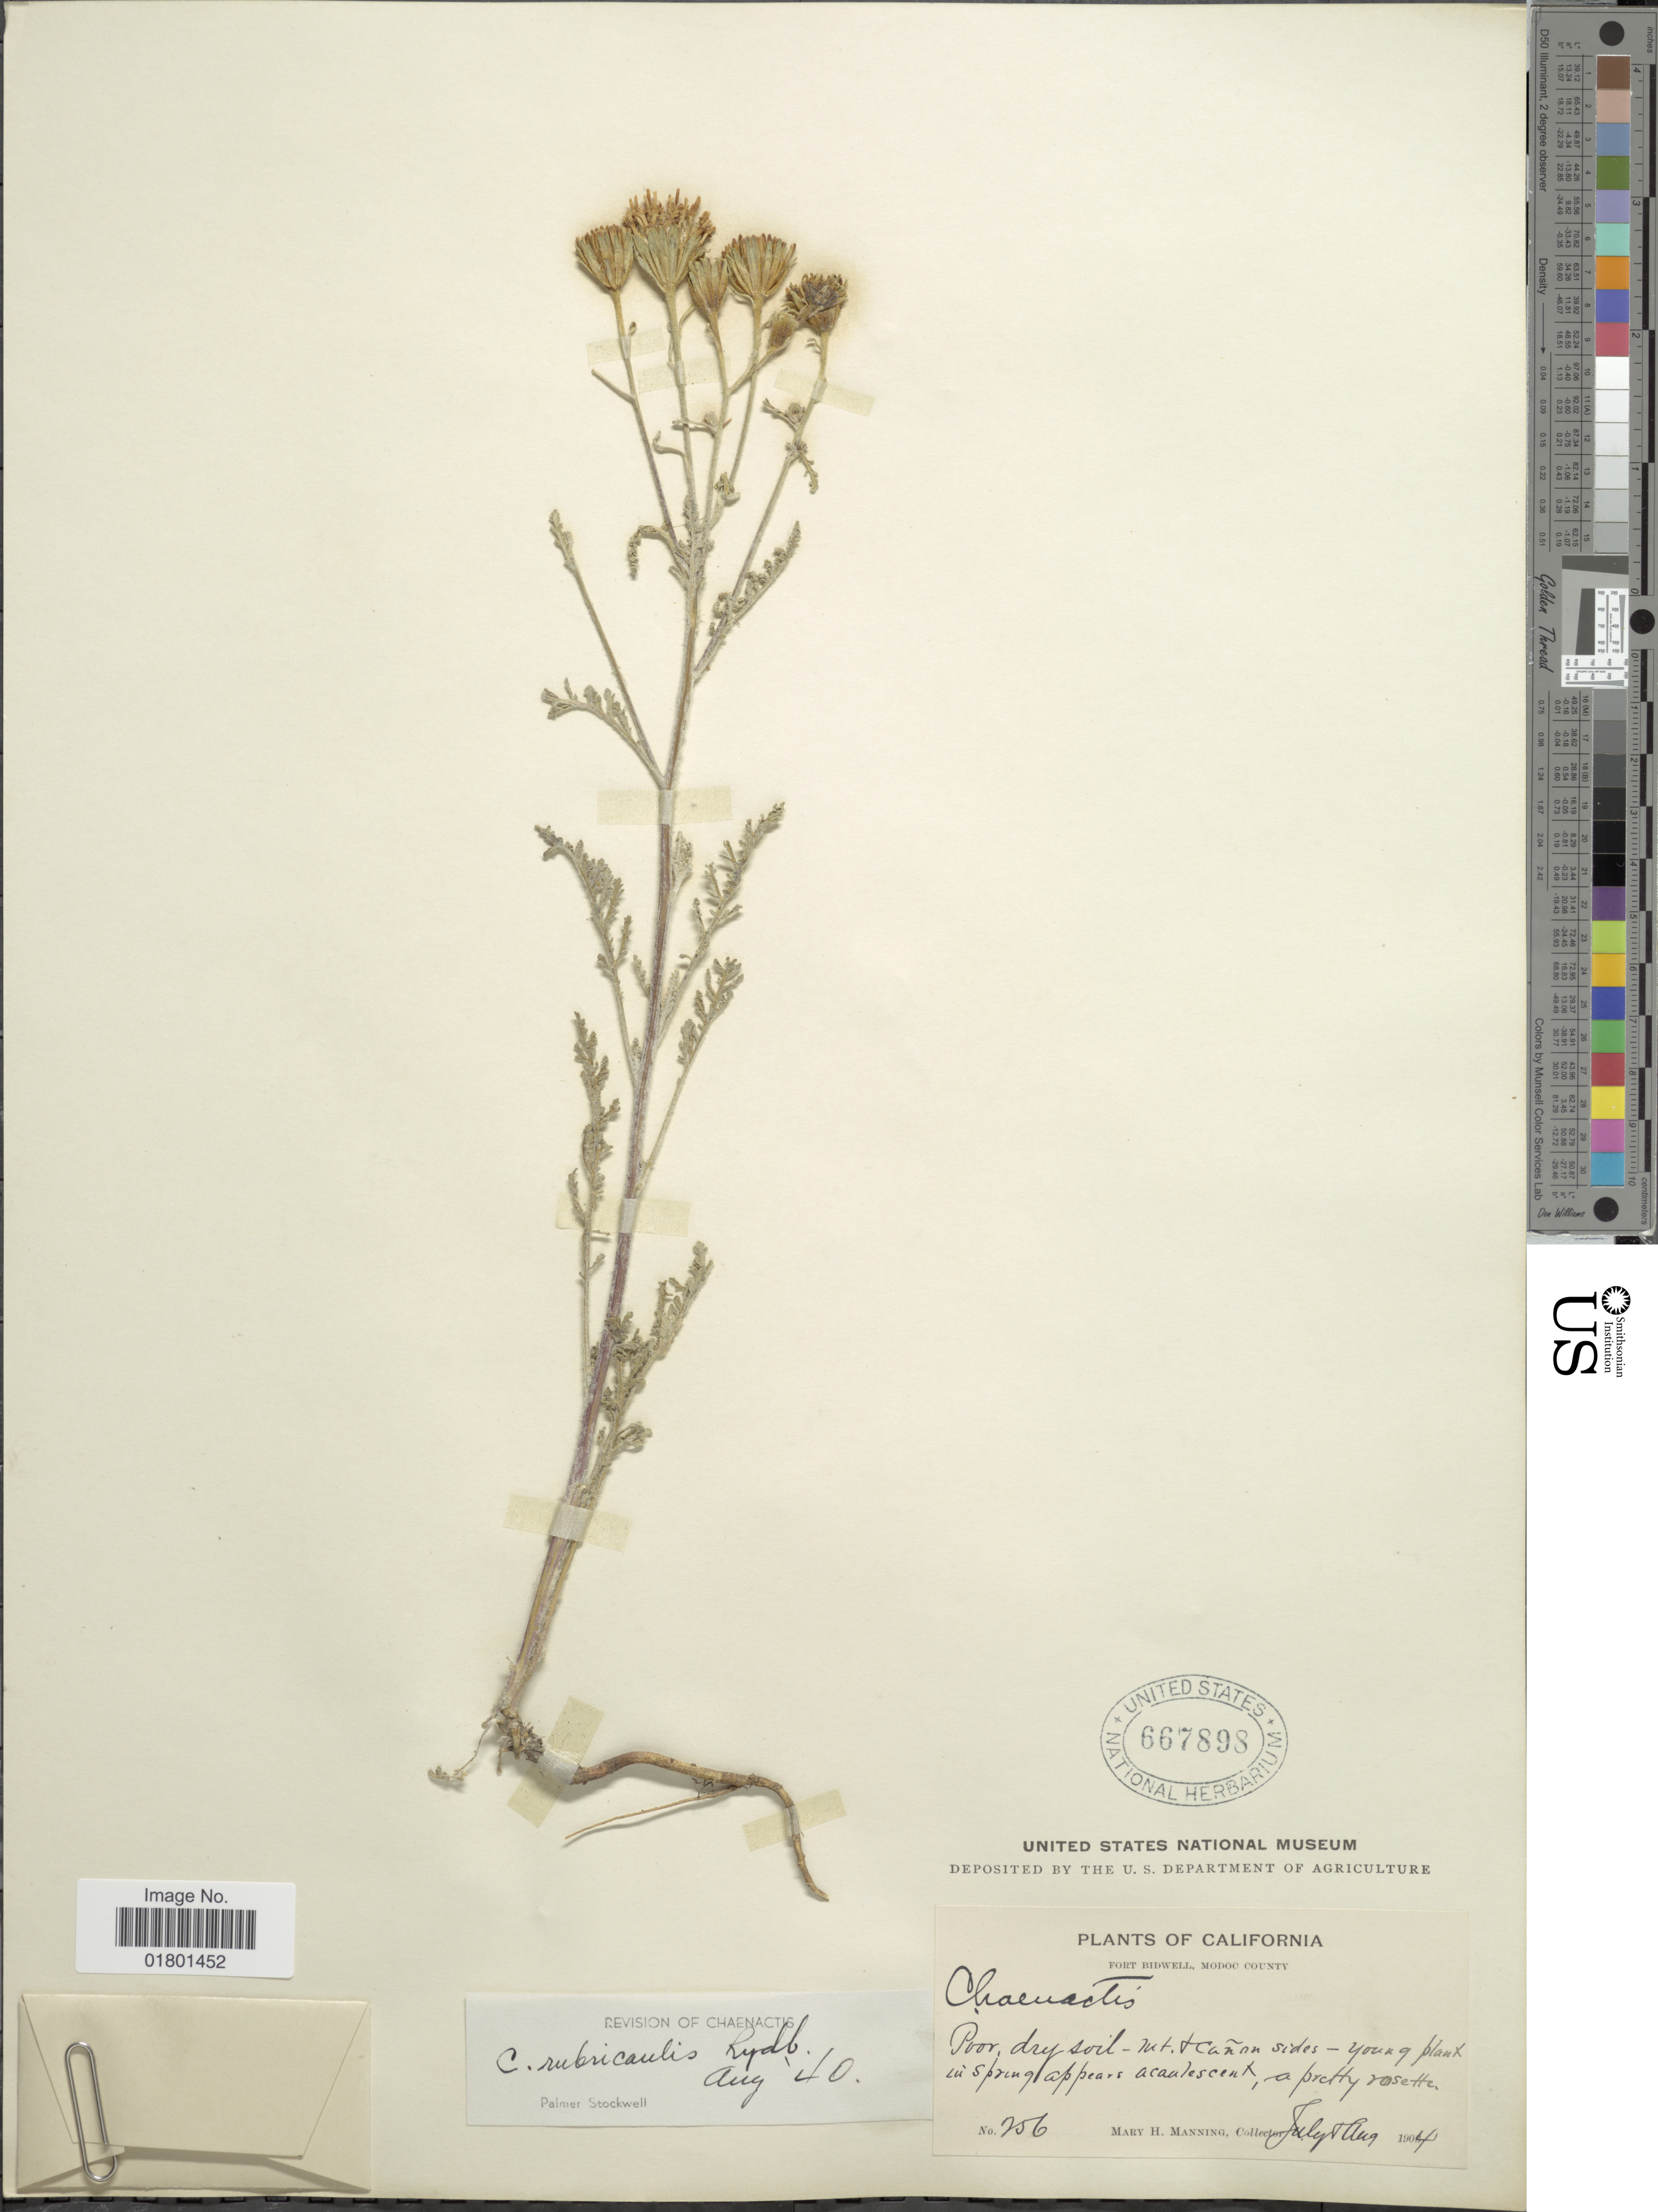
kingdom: Plantae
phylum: Tracheophyta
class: Magnoliopsida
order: Asterales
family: Asteraceae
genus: Chaenactis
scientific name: Chaenactis rubricaulis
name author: Rydb.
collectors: M. Manning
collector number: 256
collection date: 1904-07/1904-08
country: United States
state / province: California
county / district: Modoc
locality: Fort Bidwell, Modoc County, Poor, dry soil - Mt. Cañan sides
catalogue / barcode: US 667898